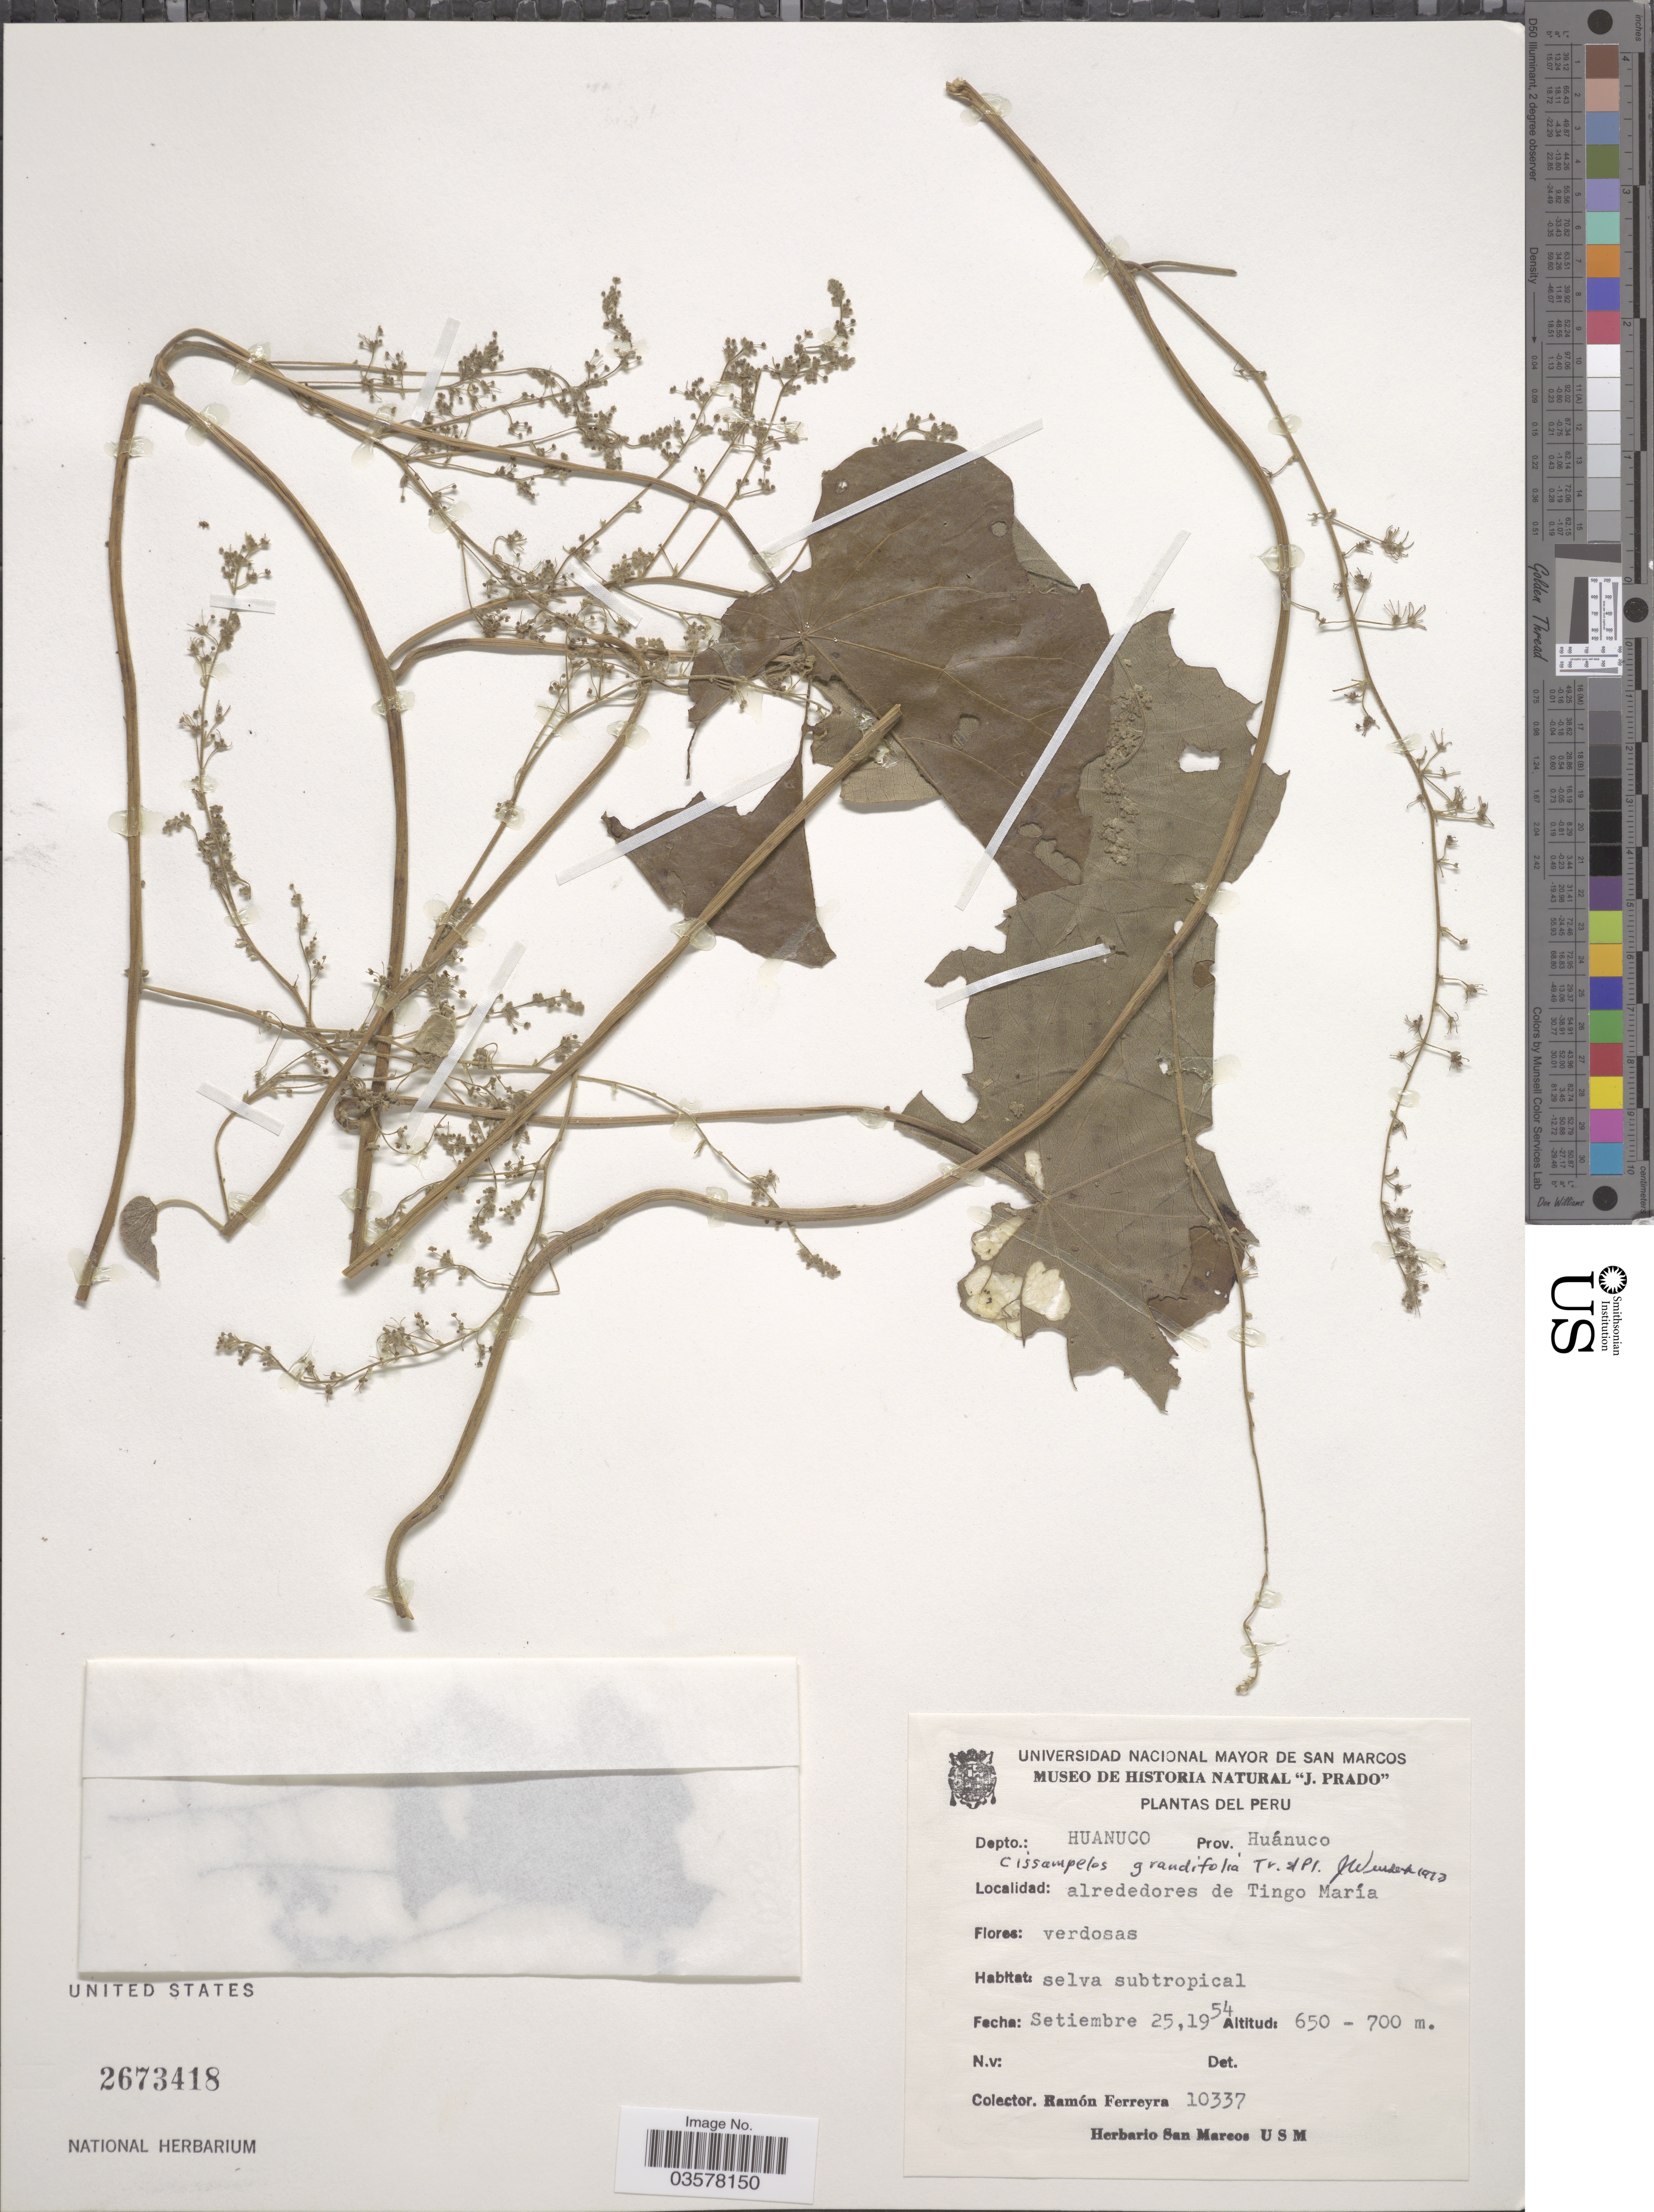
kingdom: Plantae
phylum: Tracheophyta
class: Magnoliopsida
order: Ranunculales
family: Menispermaceae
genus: Cissampelos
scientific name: Cissampelos grandifolia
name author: Triana & Planch.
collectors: R. A. Ferreyra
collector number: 10337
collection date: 1954-09-25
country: Peru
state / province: Huánuco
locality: Depto.: Huanuco. Prov.: Huánuco. Alrededores de Tingo María.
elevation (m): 650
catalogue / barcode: US 2673418